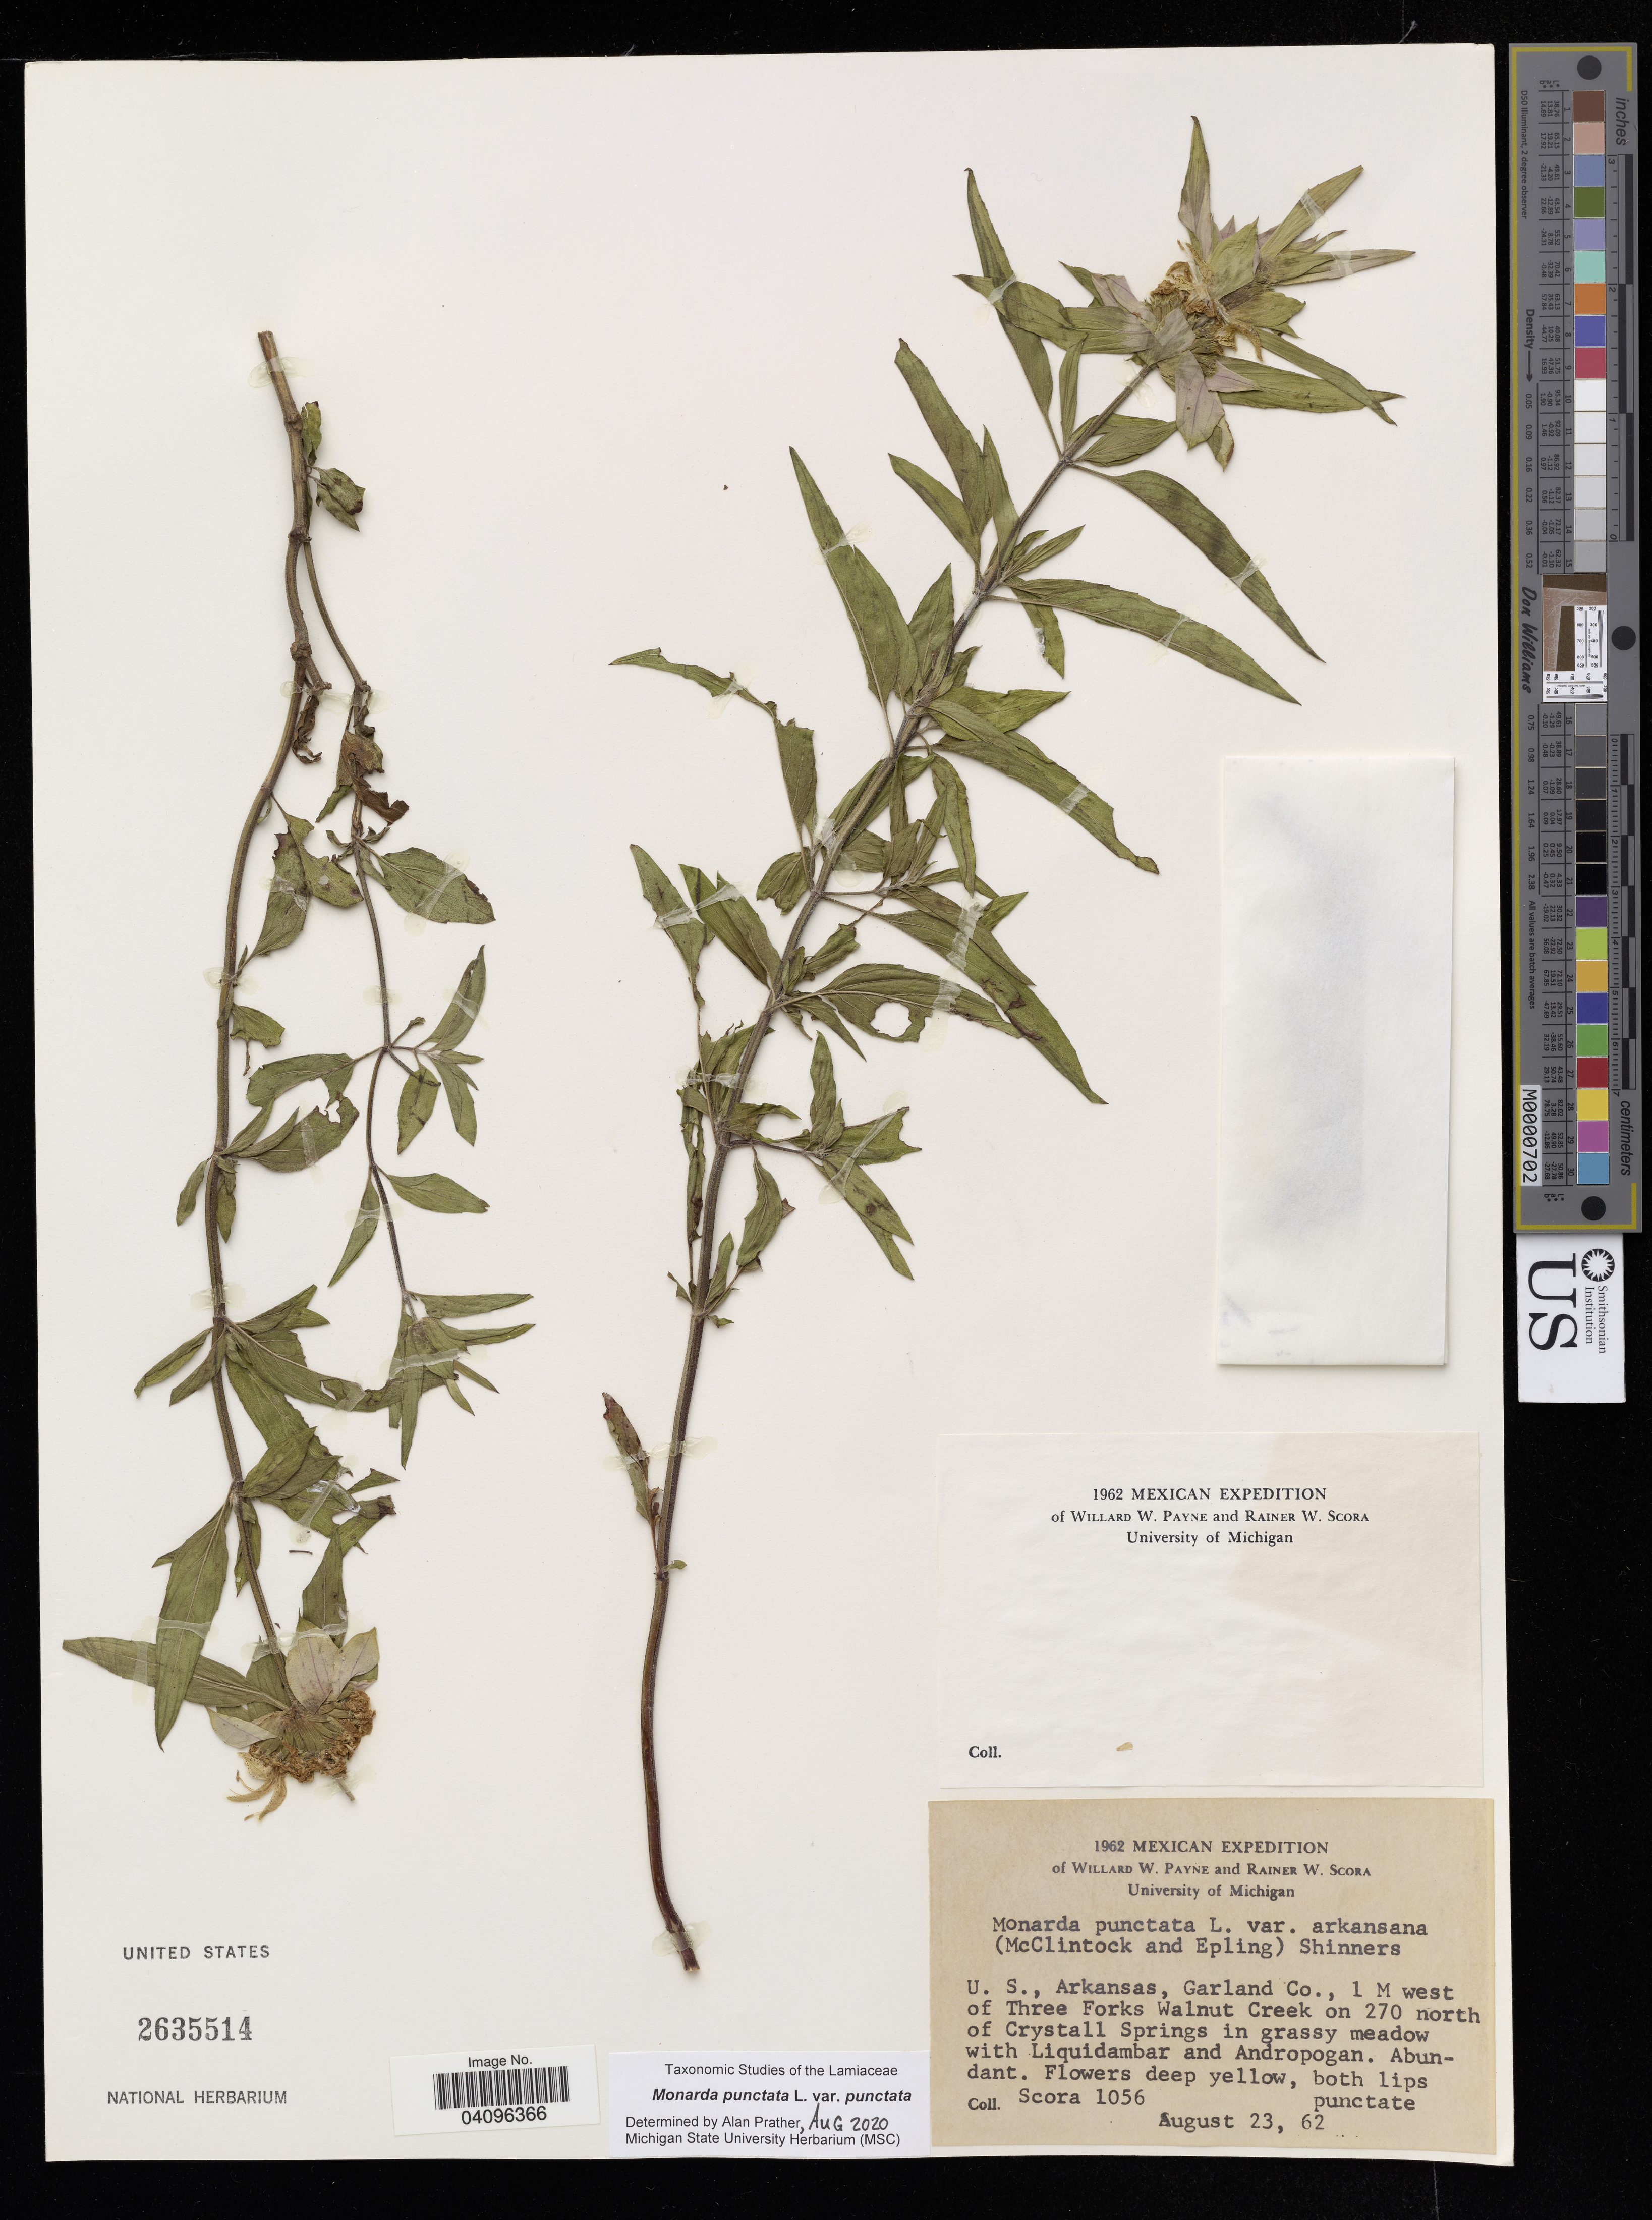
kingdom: Plantae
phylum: Tracheophyta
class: Magnoliopsida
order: Lamiales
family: Lamiaceae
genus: Monarda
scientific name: Monarda punctata var. arkansana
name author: (E. M. McClint. & Epling) Shinners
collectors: Scora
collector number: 1056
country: United States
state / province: Arkansas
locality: U. S., Arkansas, Garland Co., 1 M west of Three Forks Walnut Creek on 270 north of Crystall Springs.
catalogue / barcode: US 2635514